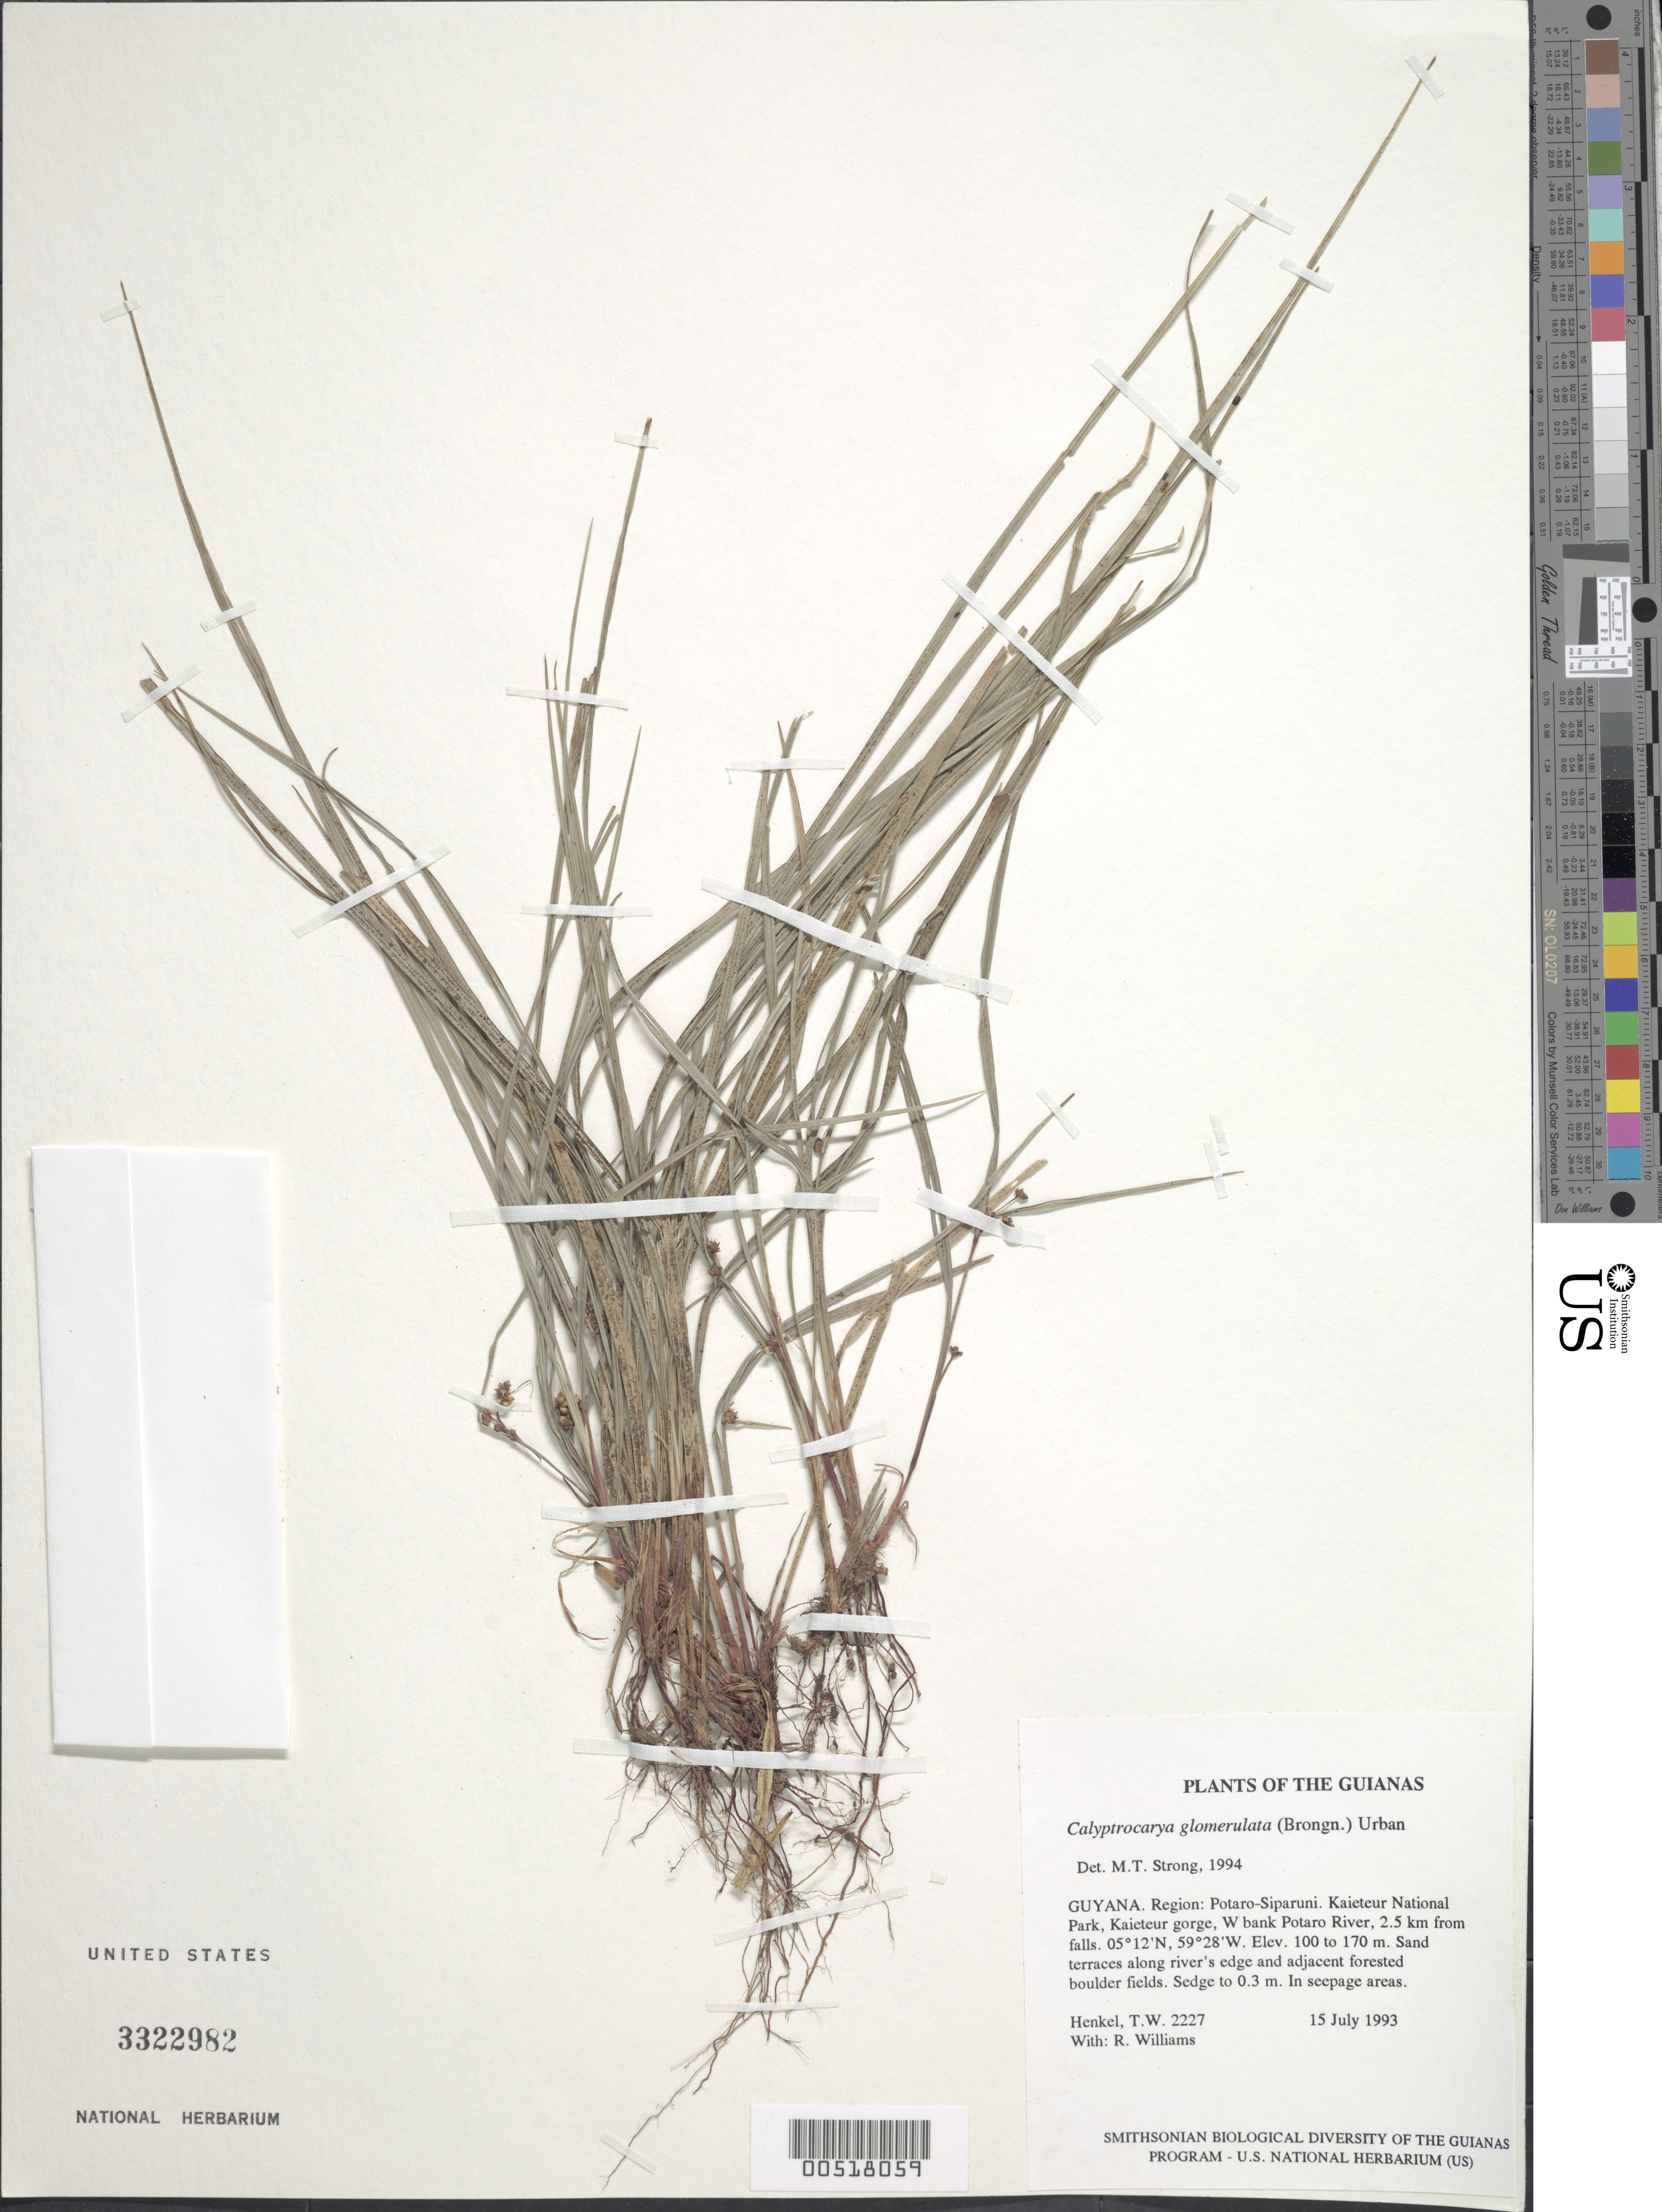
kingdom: Plantae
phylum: Tracheophyta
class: Liliopsida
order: Poales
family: Cyperaceae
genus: Calyptrocarya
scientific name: Calyptrocarya glomerulata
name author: (Brongn.) Urb.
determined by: Strong, M. T., (US), Smithsonian Institution - National Museum of Natural History (UNITED STATES)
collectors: T. Henkel & R. Williams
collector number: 2227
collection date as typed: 15 July 1993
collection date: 1993-07-15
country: Guyana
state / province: Potaro-Siparuni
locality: Kaieteur National Park, Kaieteur gorge, W bank Potaro R, 2.5 km from falls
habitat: Sand terraces along river's edge and adjacent forested boulder fields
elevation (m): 100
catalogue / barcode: US 3322982